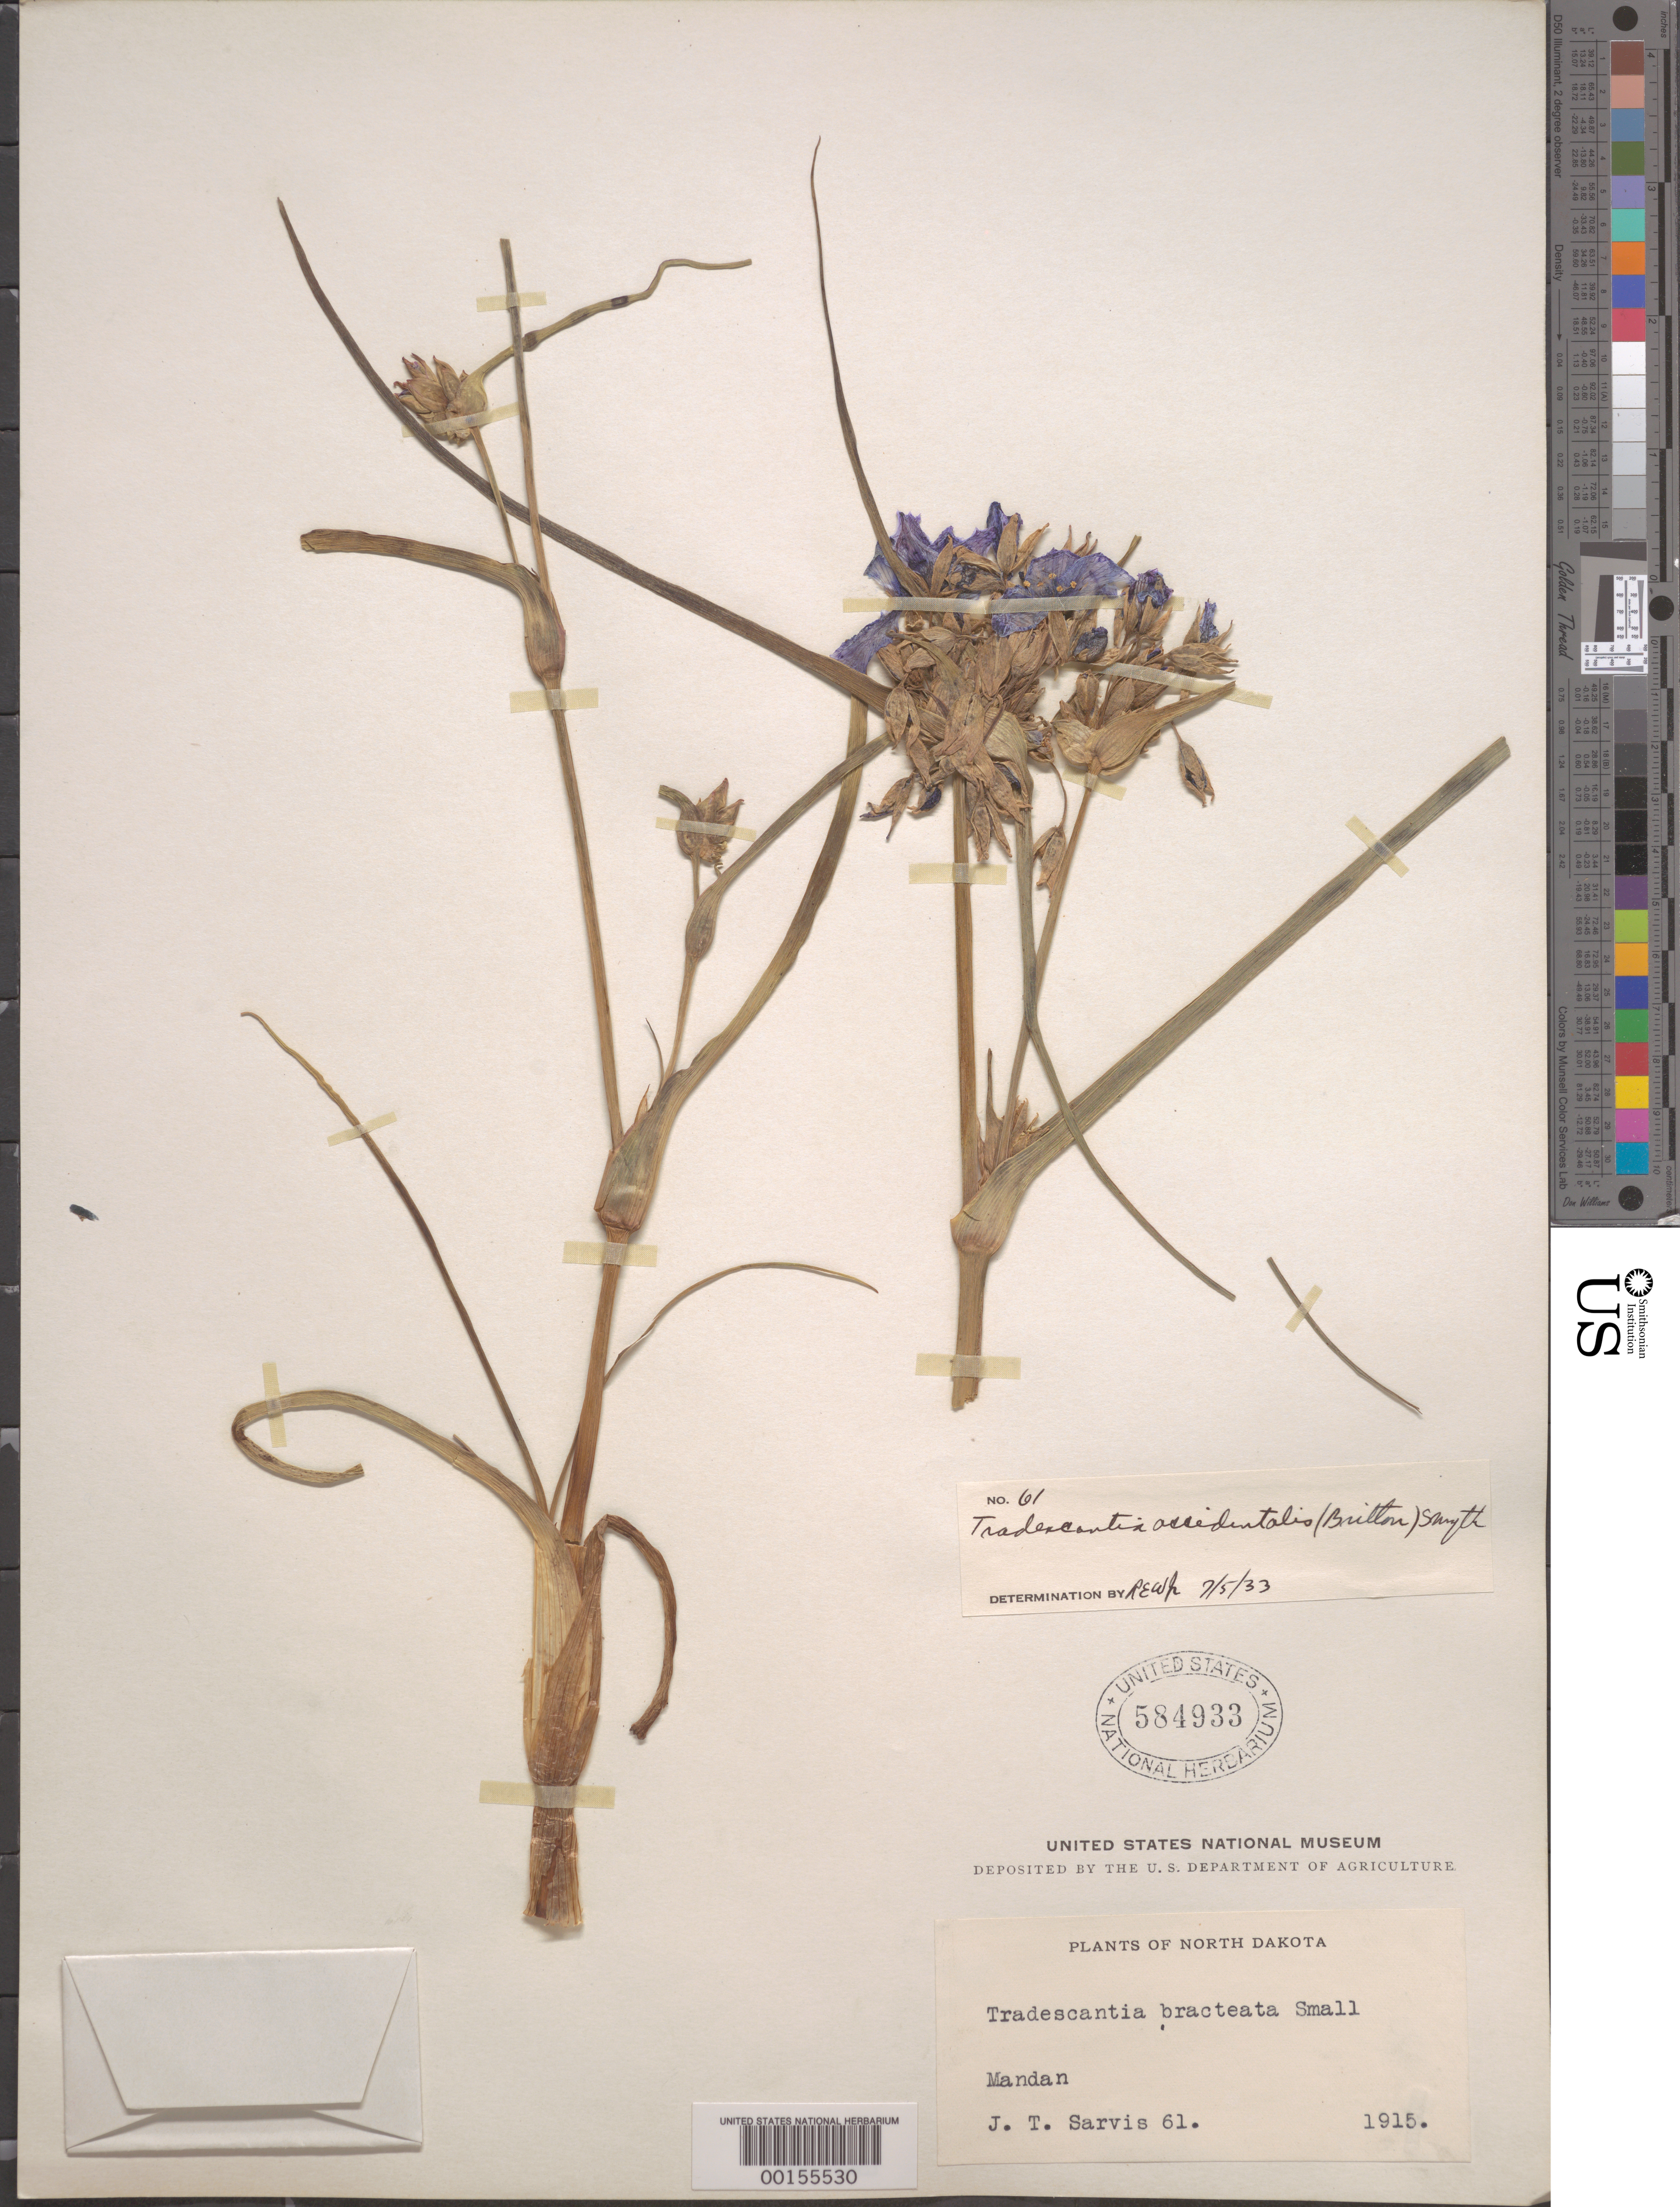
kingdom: Plantae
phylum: Tracheophyta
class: Liliopsida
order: Commelinales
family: Commelinaceae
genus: Tradescantia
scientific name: Tradescantia occidentalis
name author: (Britton) Smyth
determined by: Woodward, R. E.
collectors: J. Sarvis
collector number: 61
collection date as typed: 1915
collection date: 1915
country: United States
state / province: North Dakota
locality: Mandan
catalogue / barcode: US 584933